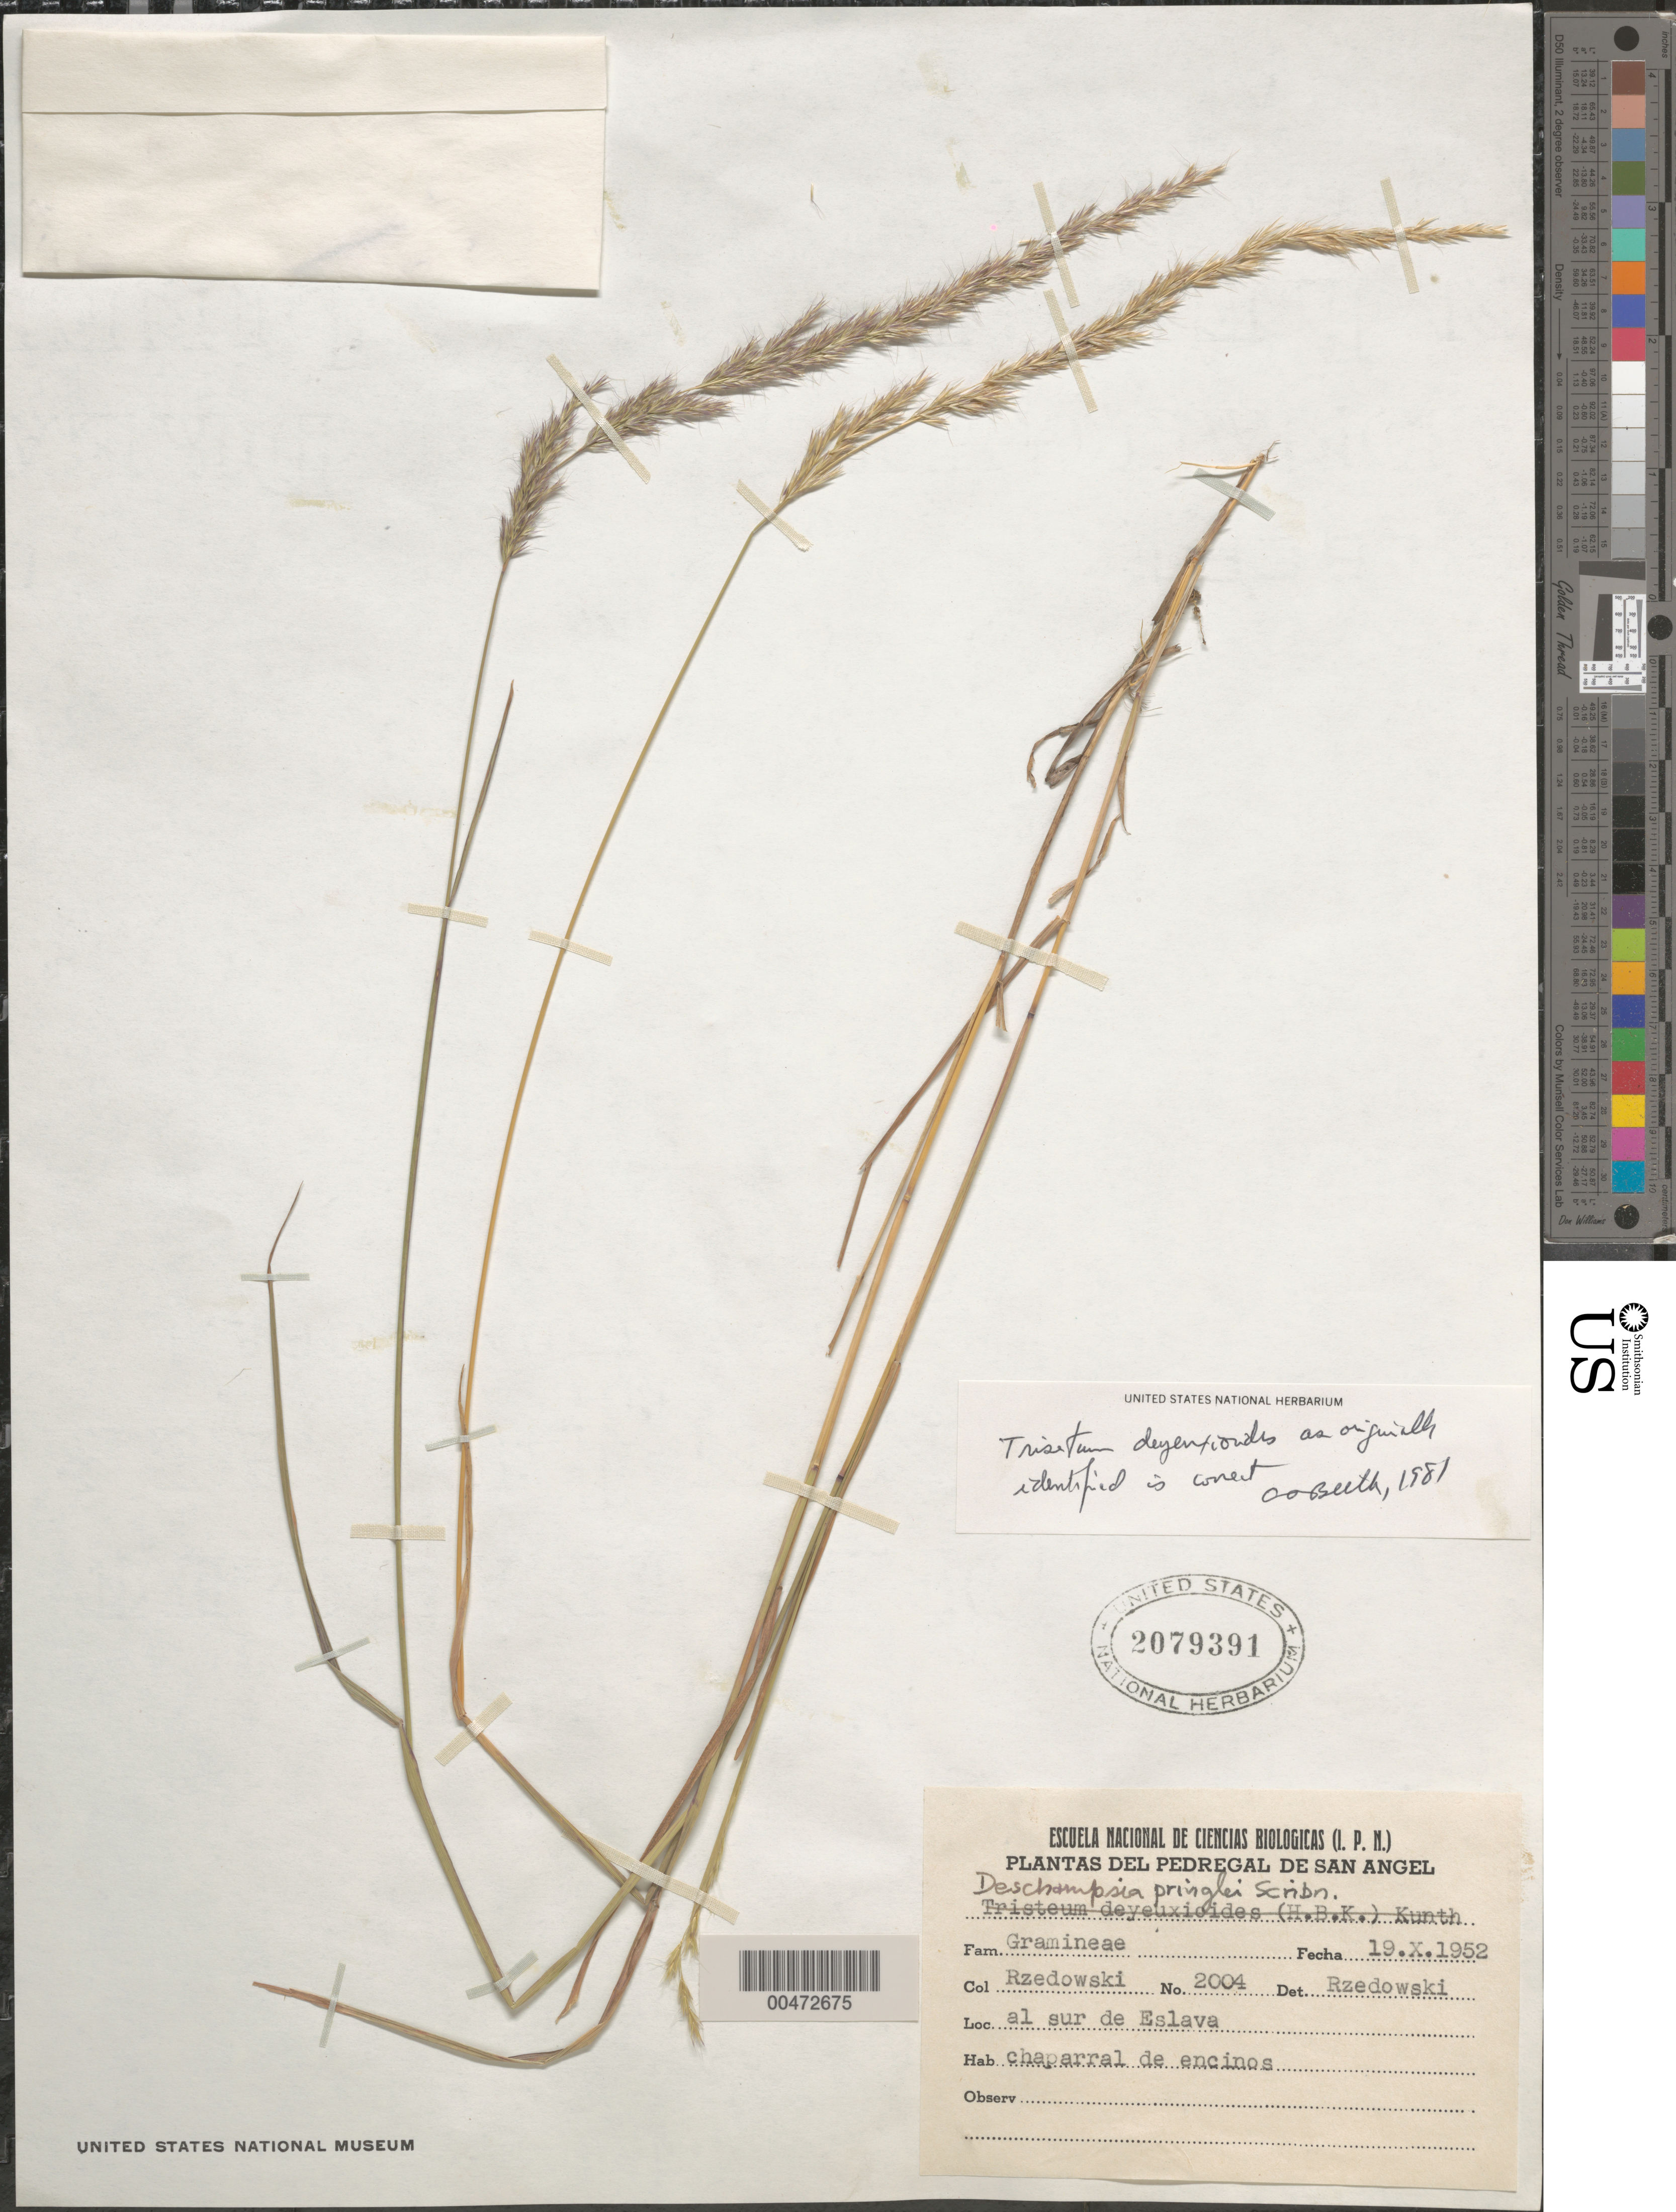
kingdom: Plantae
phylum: Tracheophyta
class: Liliopsida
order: Poales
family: Poaceae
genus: Trisetum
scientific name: Trisetum deyeuxioides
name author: (Kunth) Kunth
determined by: Beetle, Alan A.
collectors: J. Rzedowski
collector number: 2004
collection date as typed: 19 Oct 1952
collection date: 1952-10-19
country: Mexico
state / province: Distrito Federal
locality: Pedregal de San Angel, S of Eslava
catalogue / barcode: US 2079391